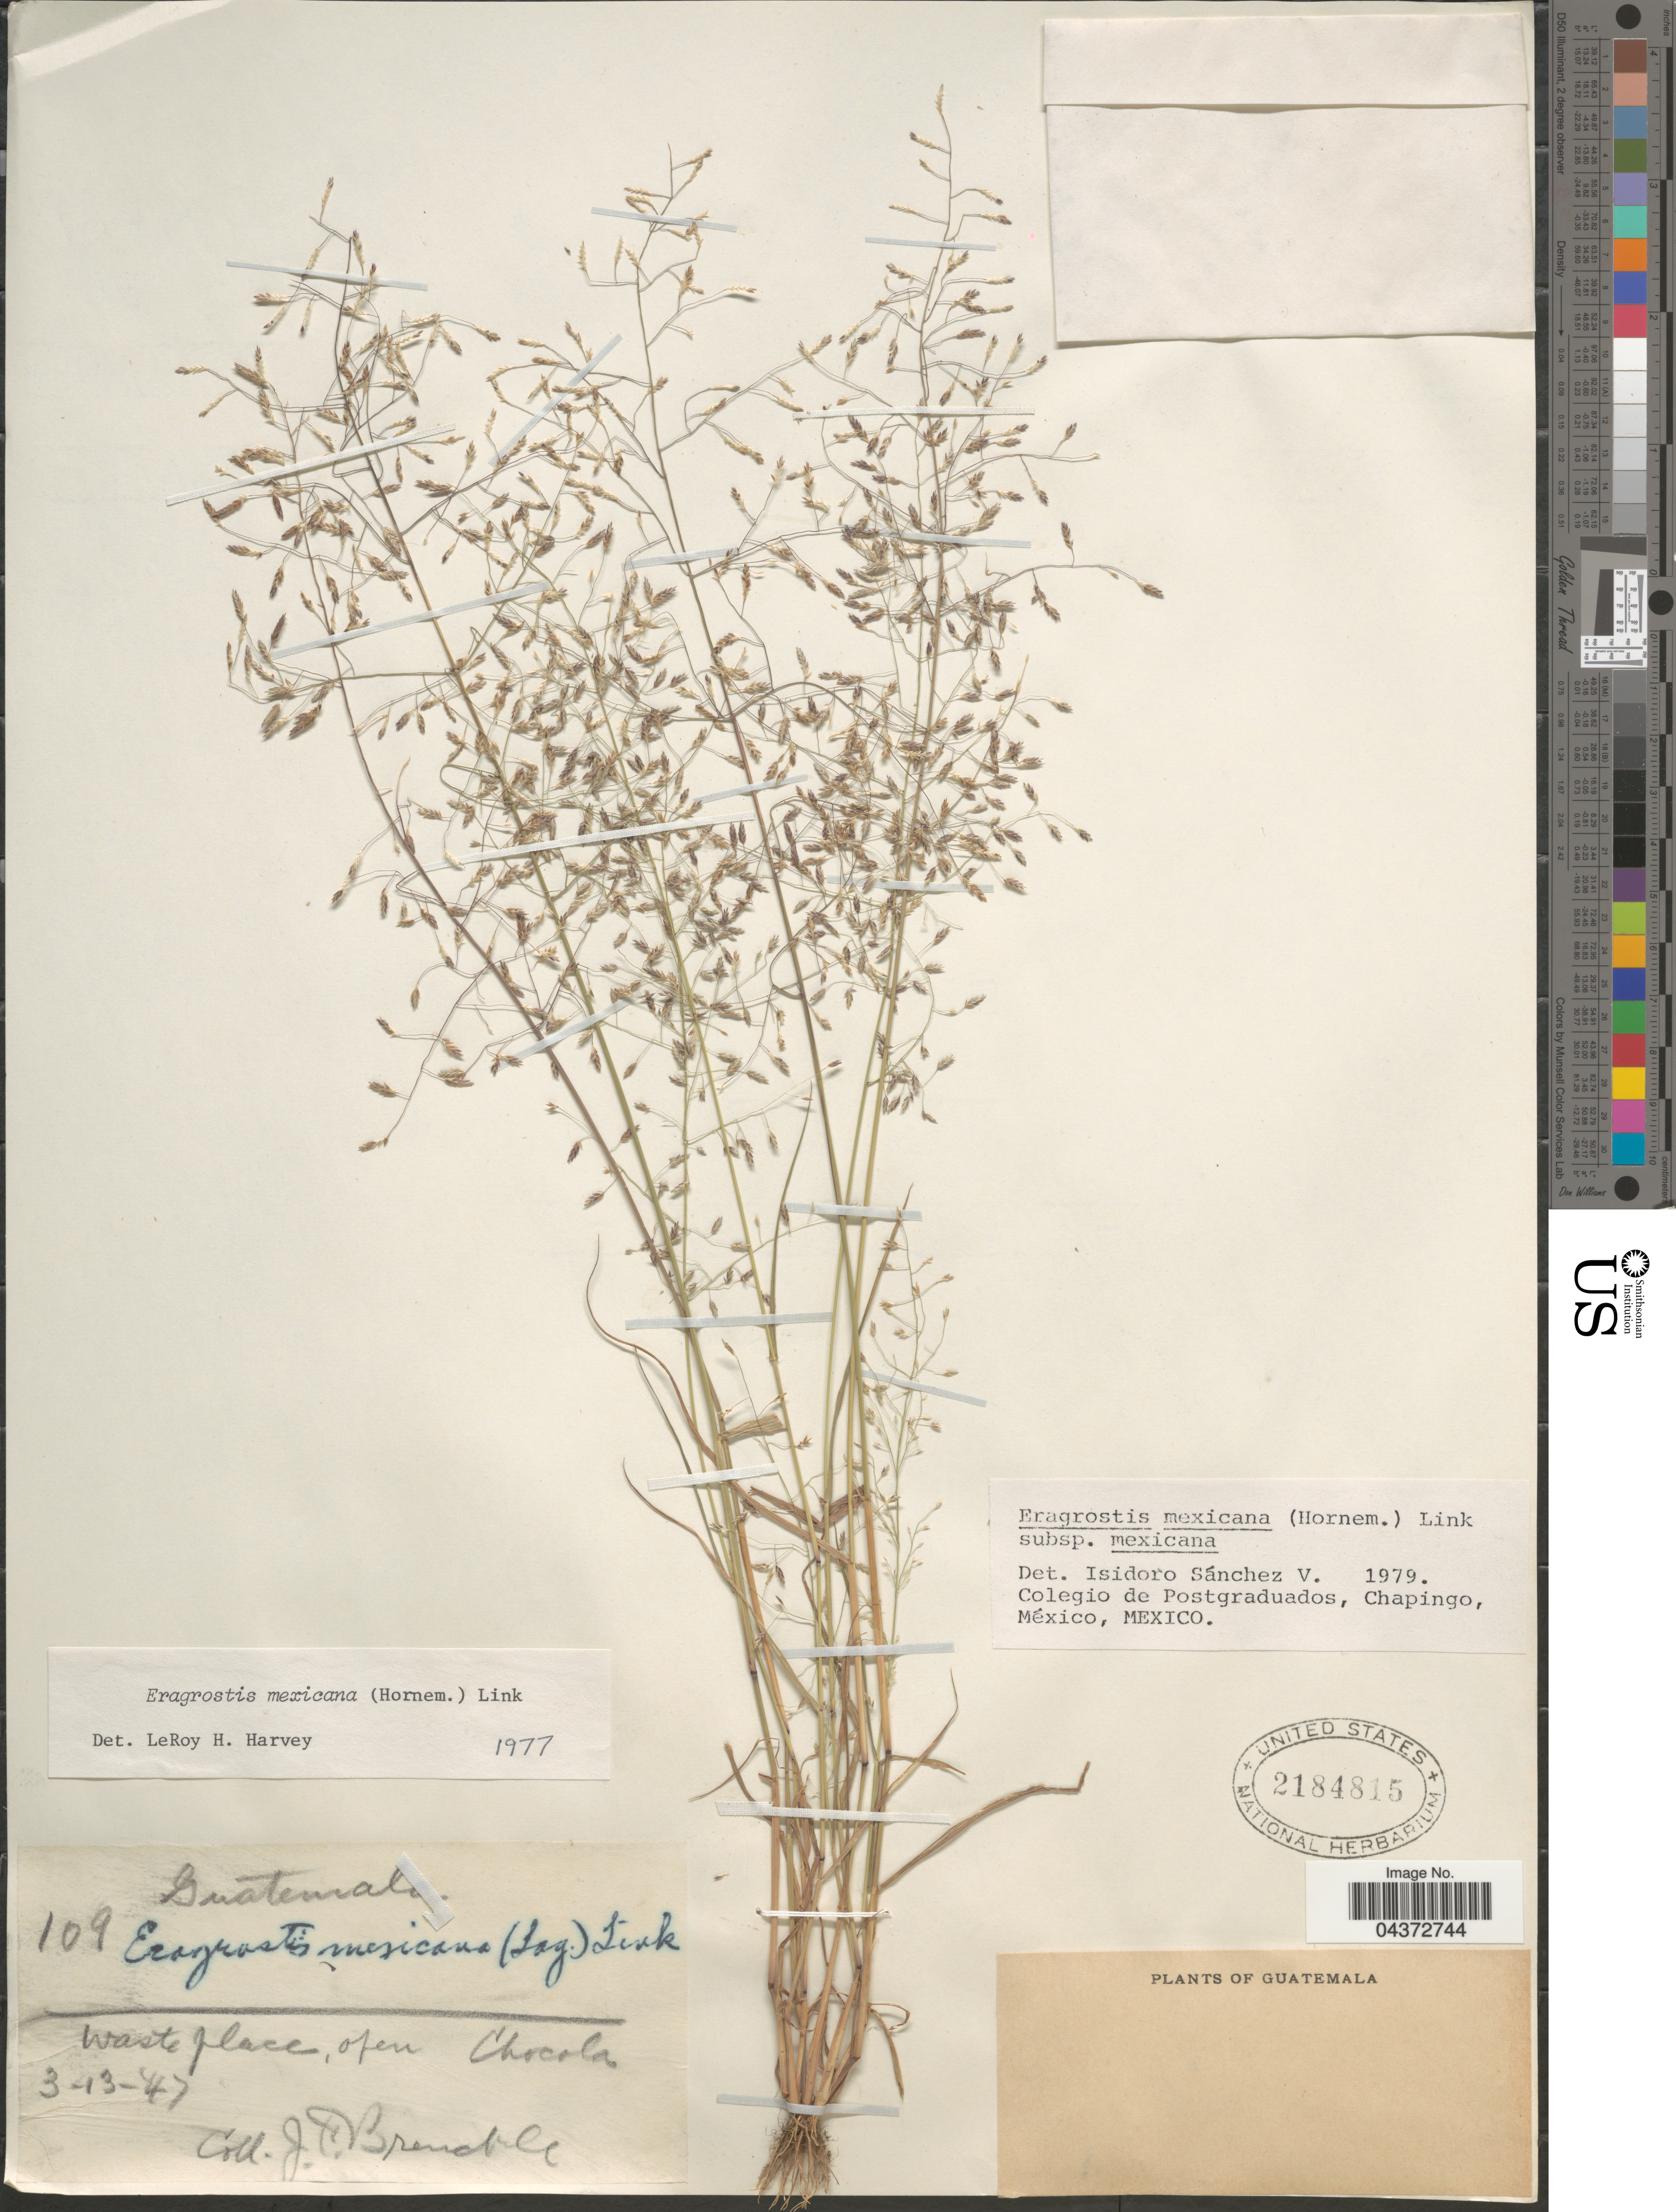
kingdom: Plantae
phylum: Tracheophyta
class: Liliopsida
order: Poales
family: Poaceae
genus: Eragrostis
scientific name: Eragrostis mexicana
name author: (Hornem.) Link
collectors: J. Brenckle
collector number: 109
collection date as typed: Transcribed d/m/y: 13/3/47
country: Guatemala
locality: Waste place, open Chocola.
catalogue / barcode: US 2184815